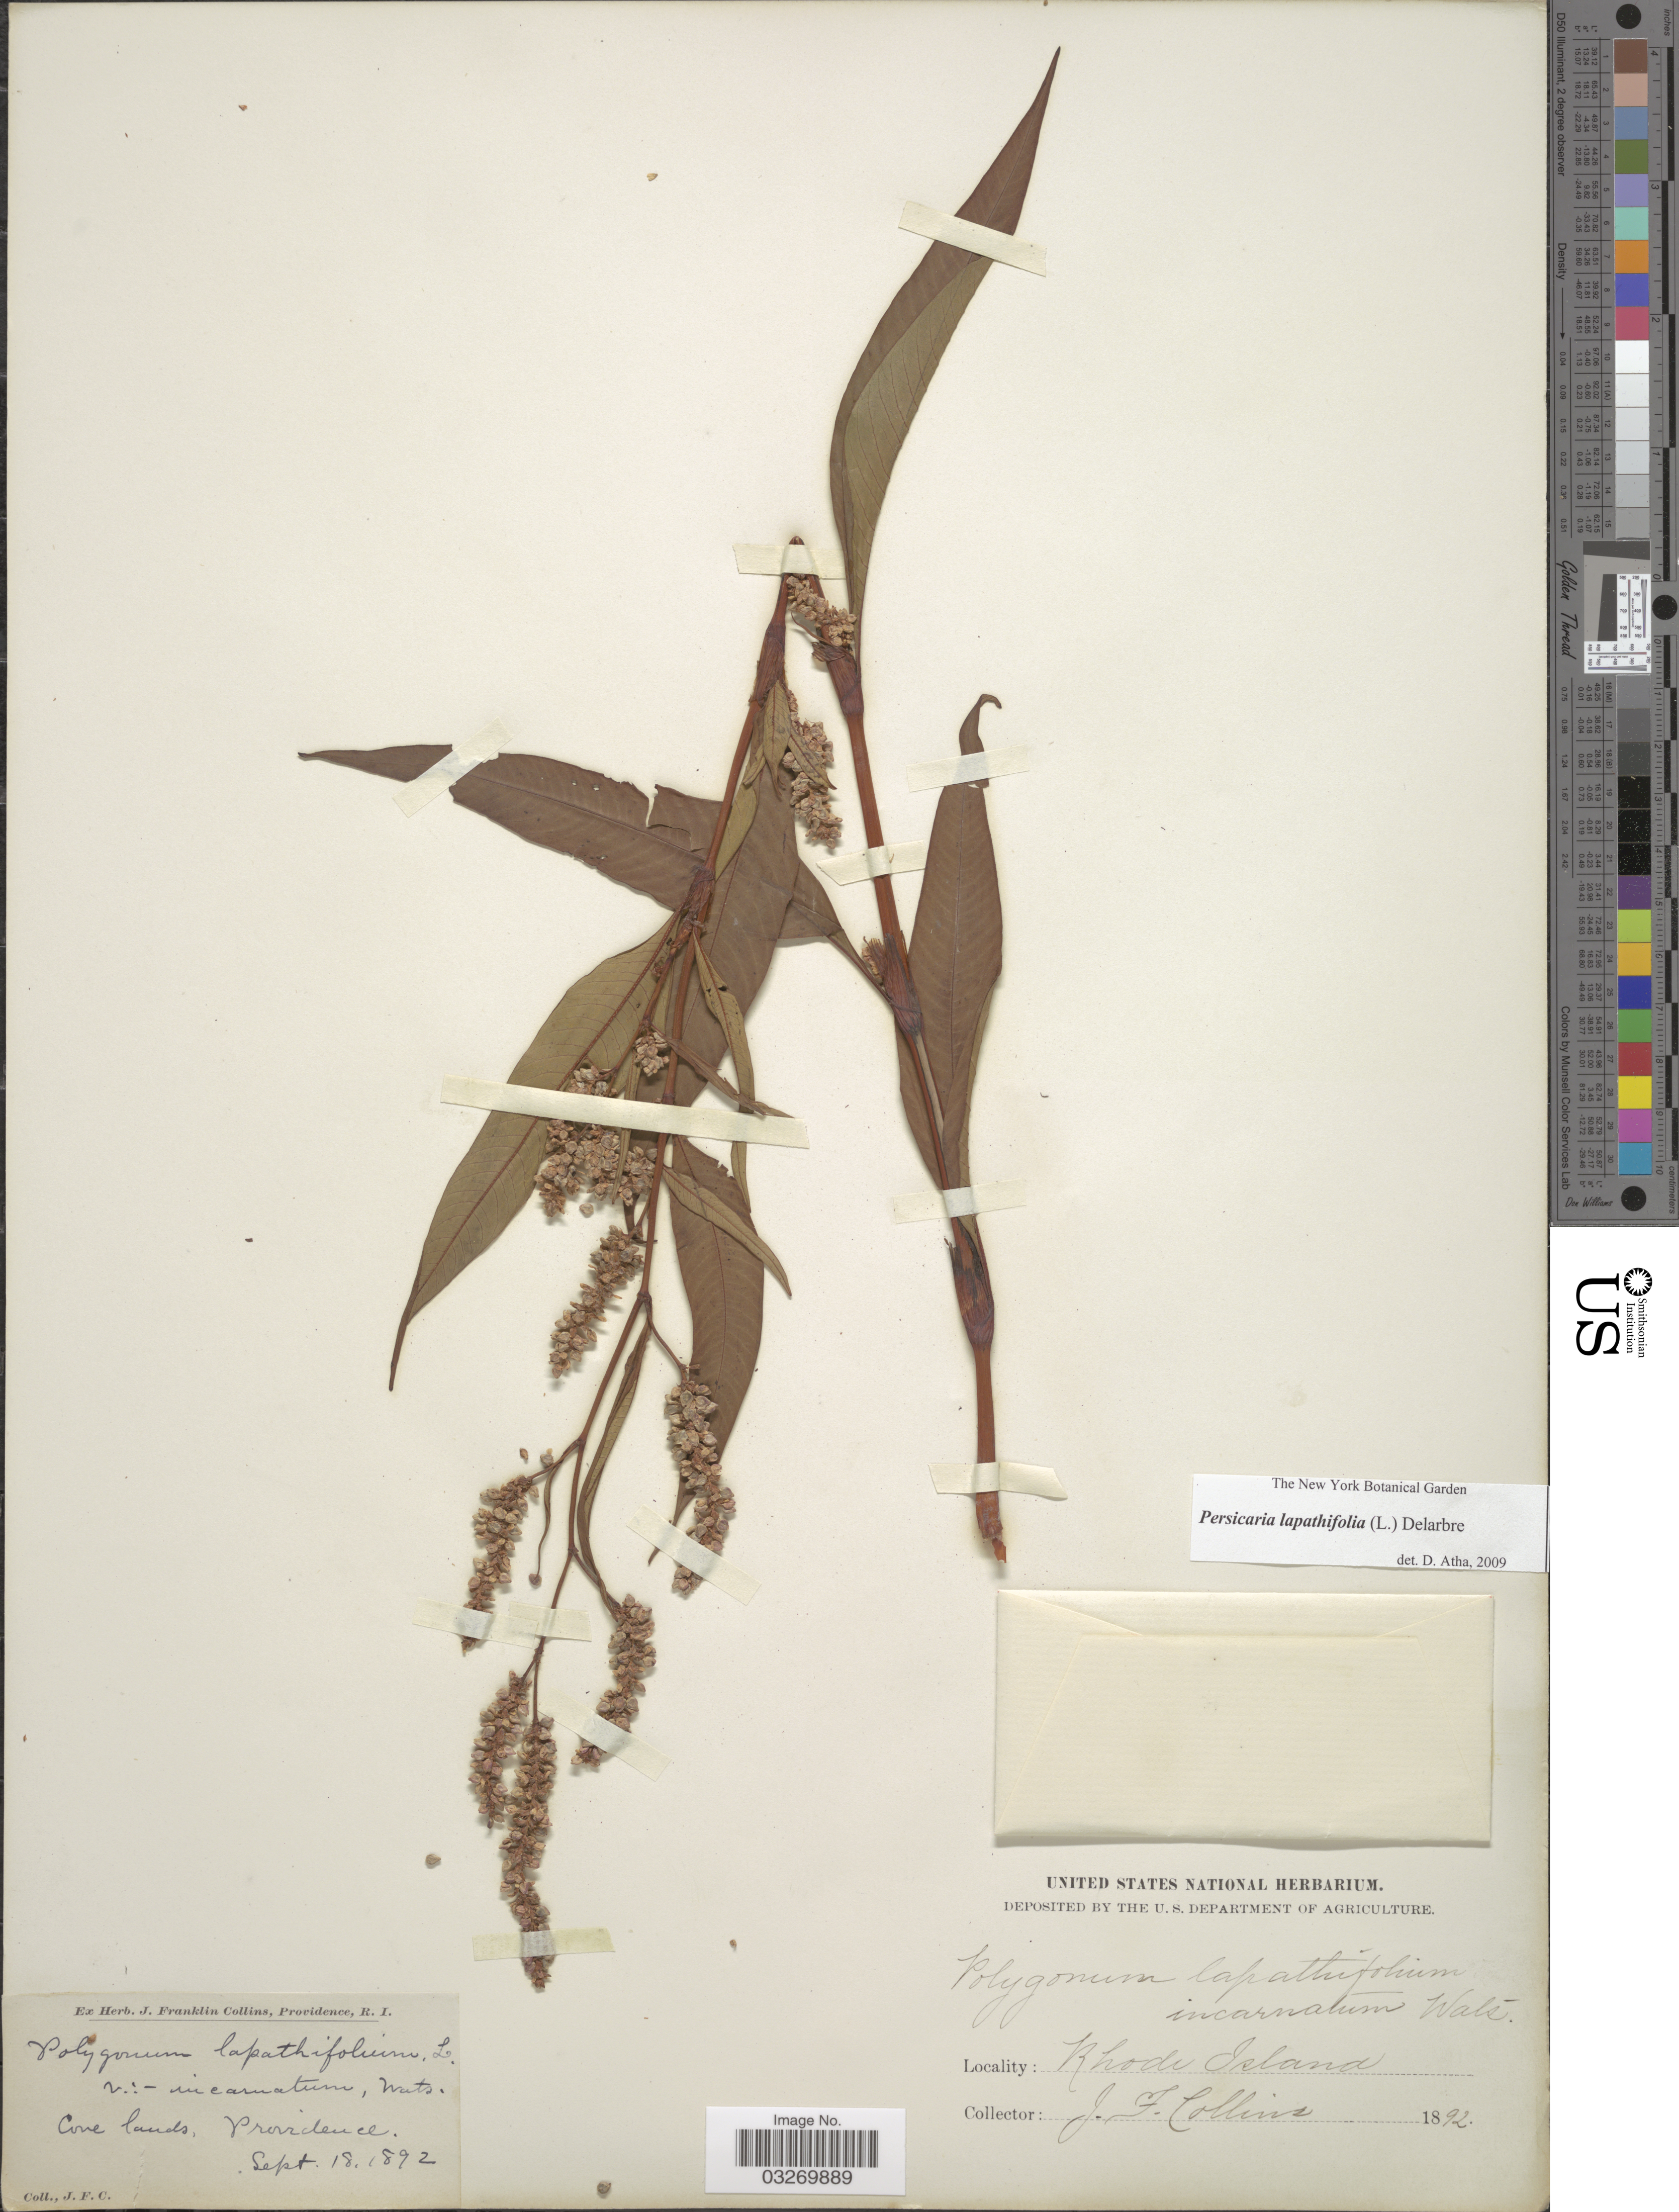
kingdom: Plantae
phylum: Tracheophyta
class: Magnoliopsida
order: Caryophyllales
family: Polygonaceae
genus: Persicaria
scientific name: Persicaria lapathifolia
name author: (L.) Delarbre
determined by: Atha, D. E.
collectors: J. Collins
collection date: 1892-09-18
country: United States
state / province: Rhode Island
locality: Cone lands. Providence.